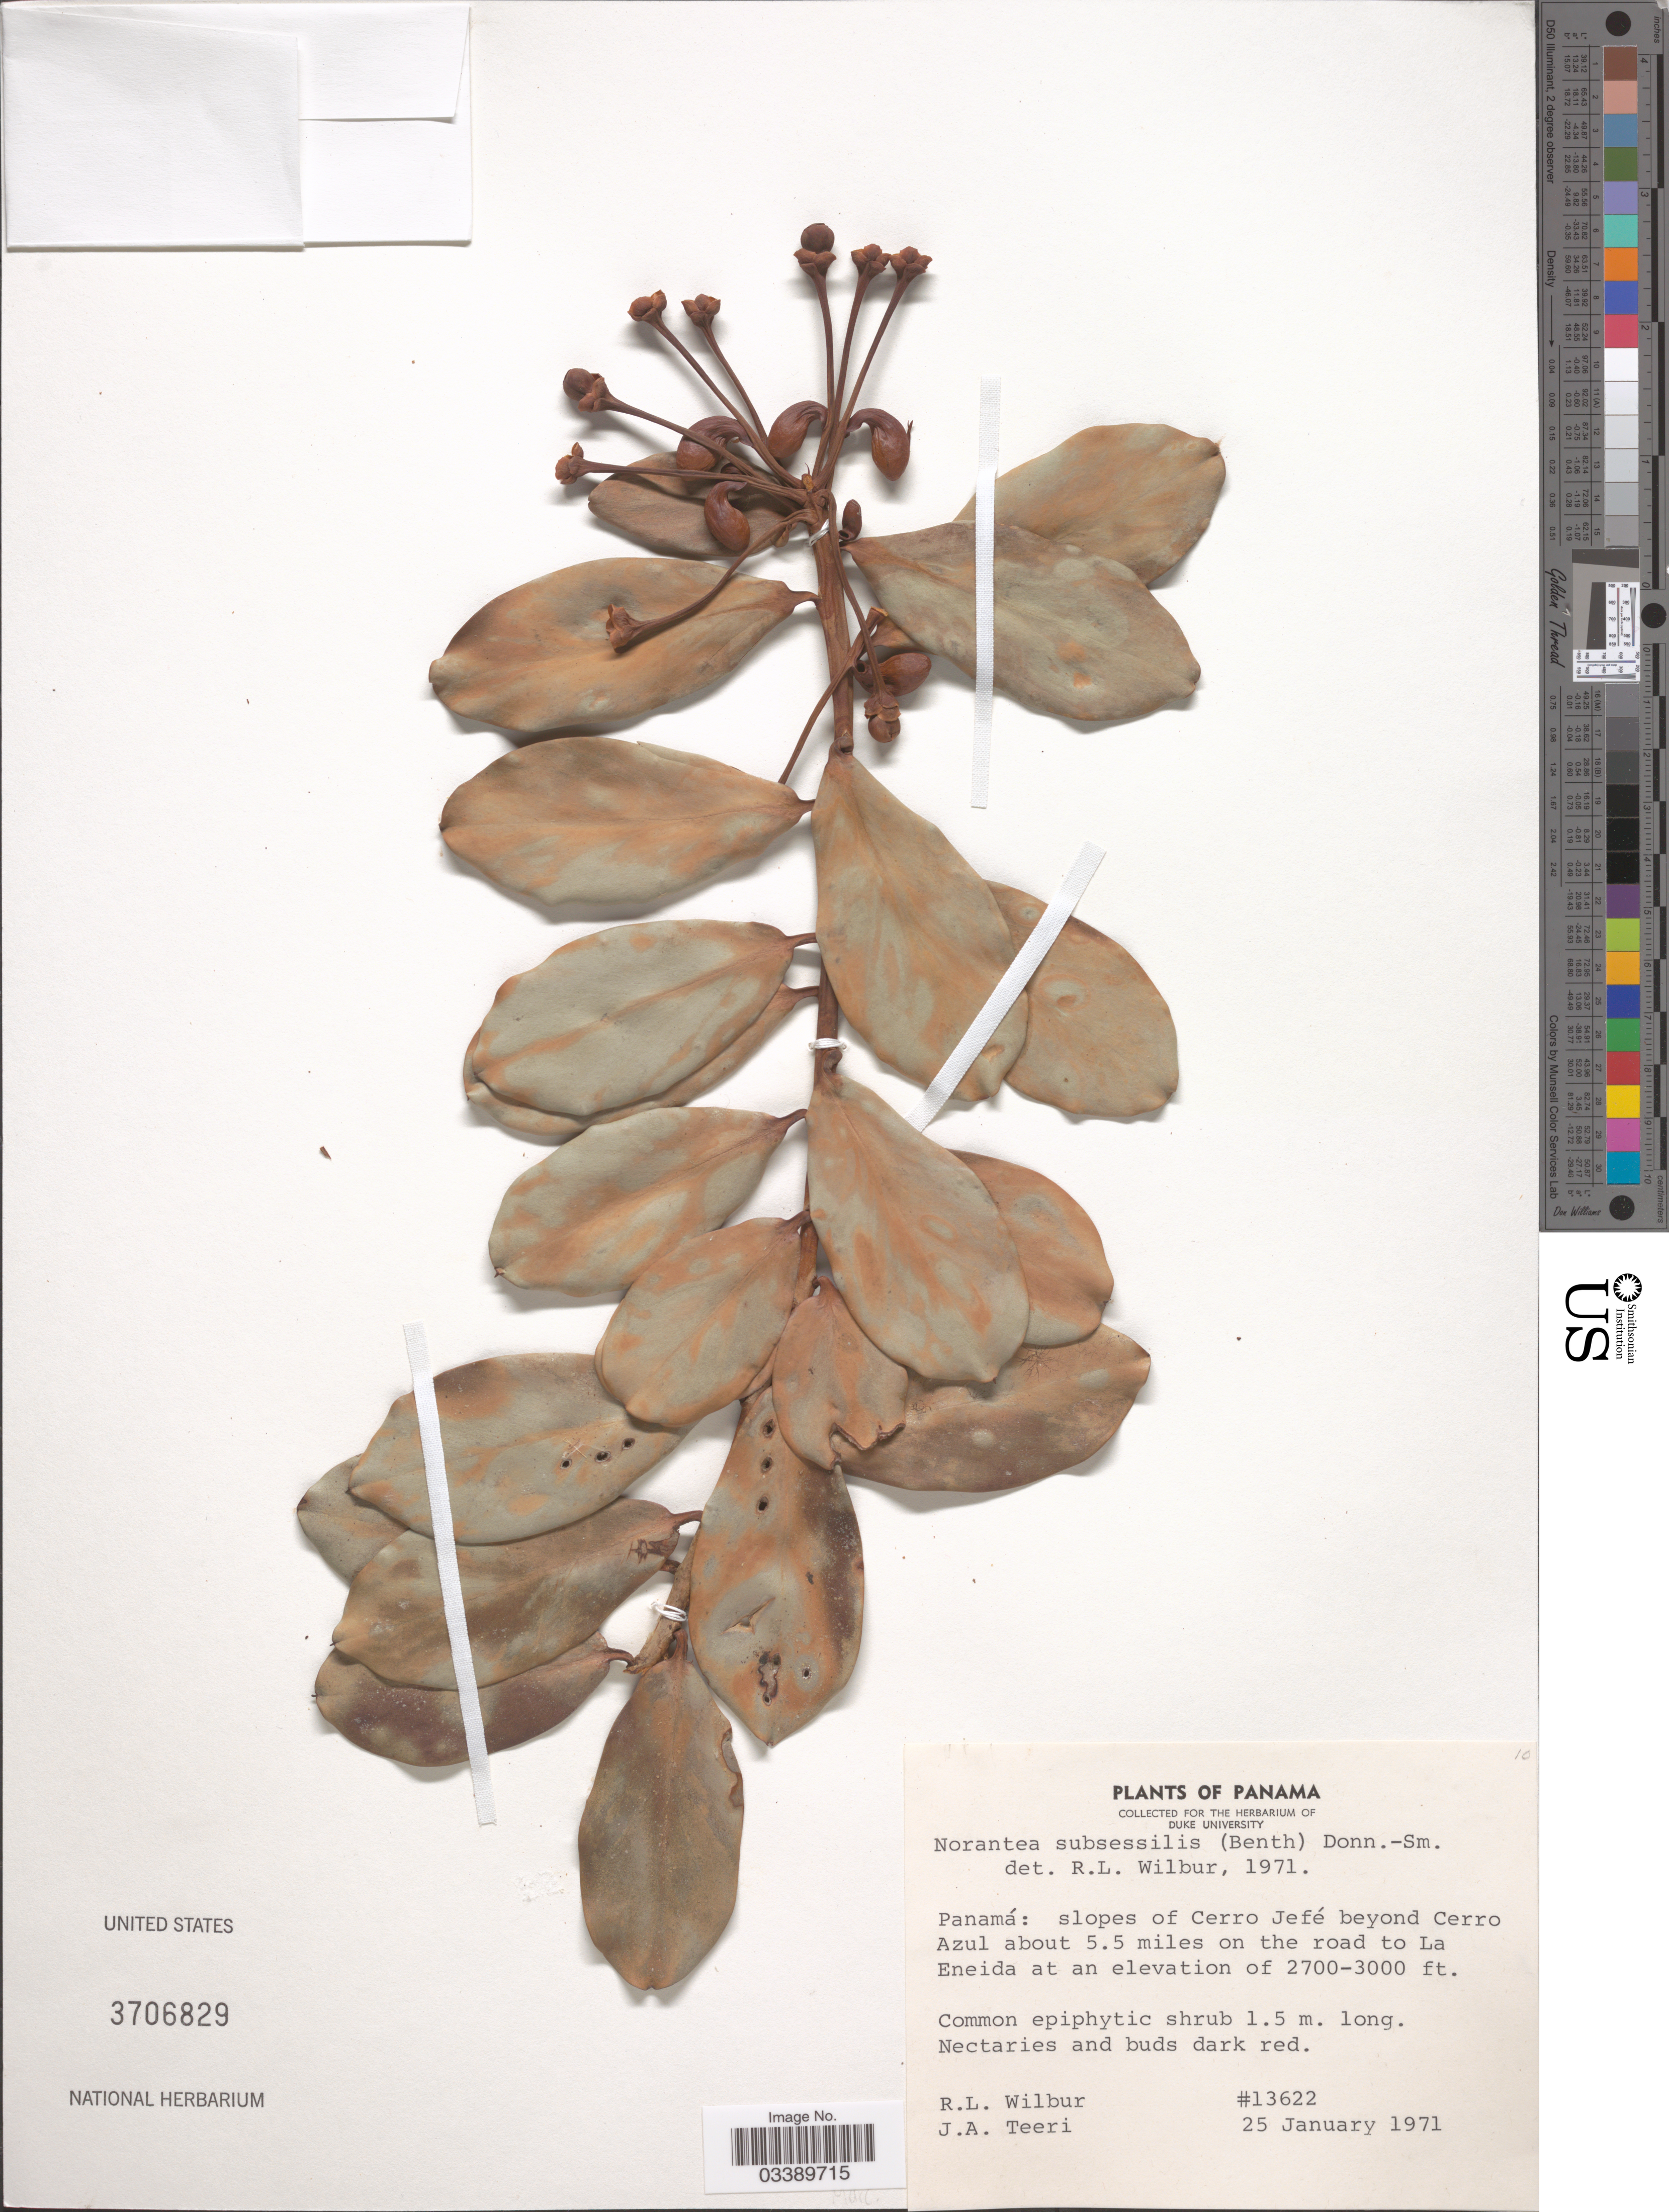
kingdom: Plantae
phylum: Tracheophyta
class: Magnoliopsida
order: Ericales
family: Marcgraviaceae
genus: Marcgraviastrum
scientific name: Marcgraviastrum subsessile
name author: (Benth.) Bedell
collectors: R. L. Wilbur & J. Teeri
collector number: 13622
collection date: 1971-01-25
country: Panama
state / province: Panamá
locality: Slopes of Cerro Jefé beyond Cerro Azul about 5.5 miles on the road to La Eneida.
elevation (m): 823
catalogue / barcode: US 3706829